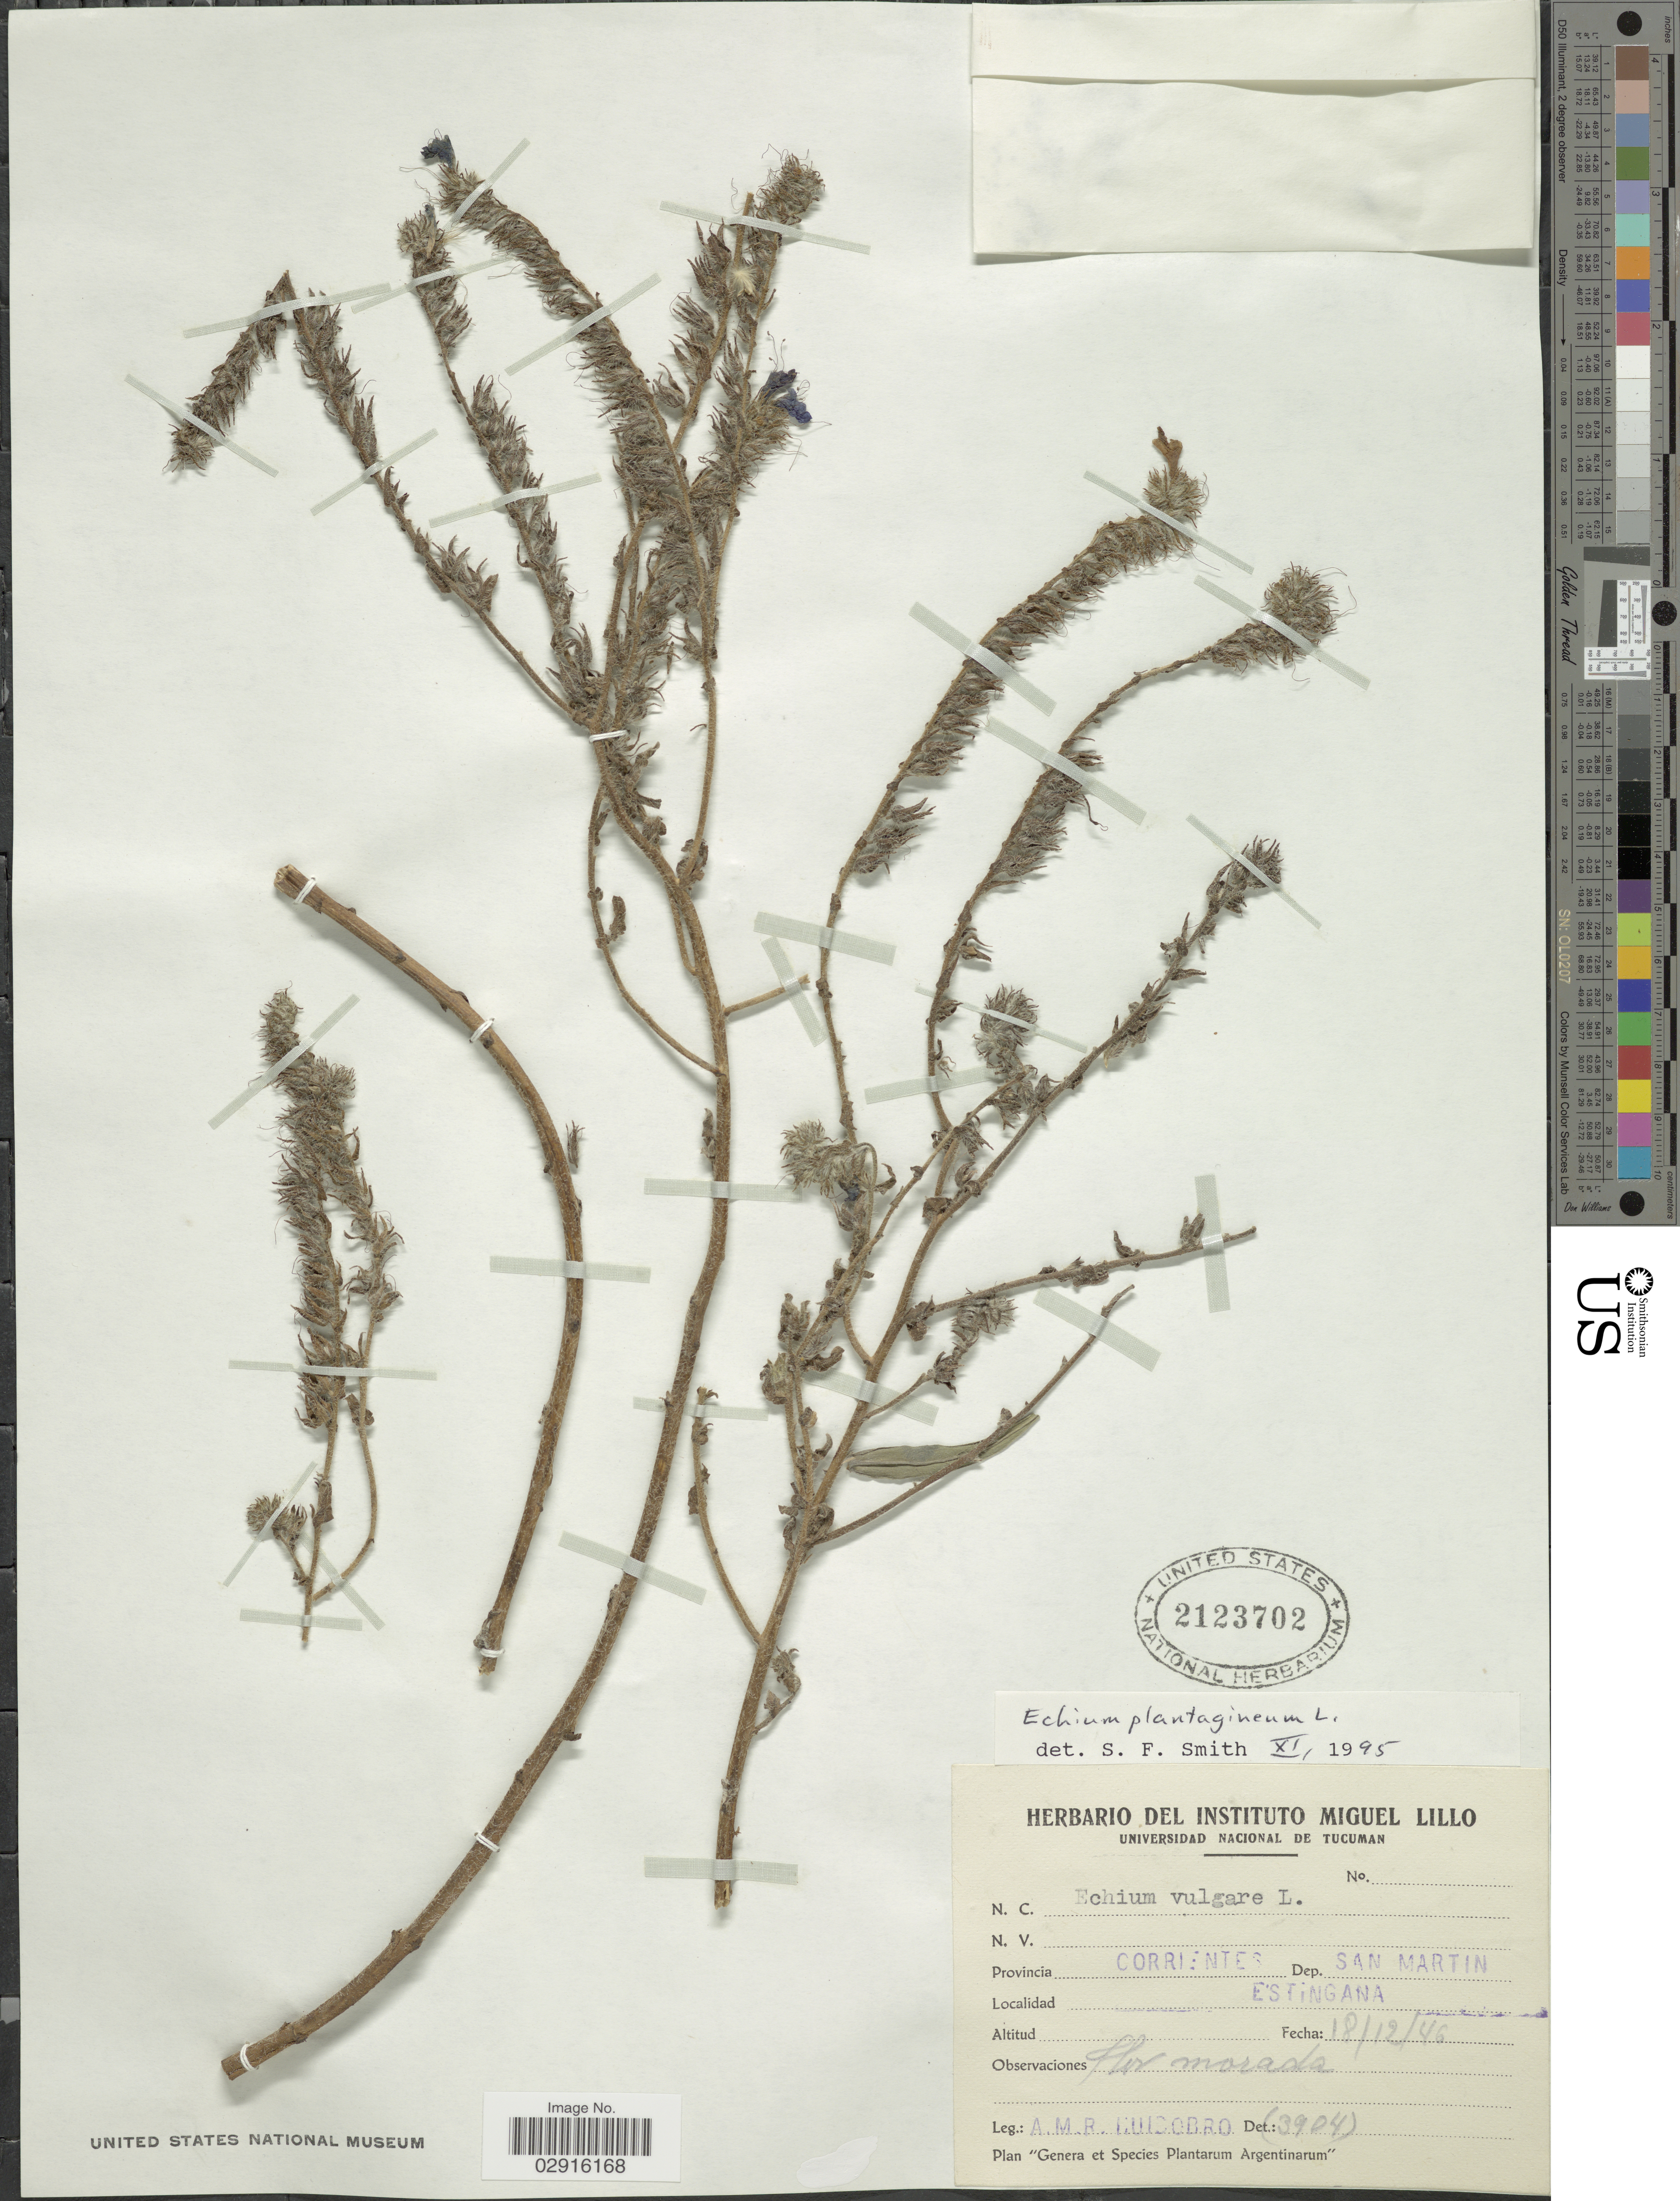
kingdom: Plantae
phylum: Tracheophyta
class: Magnoliopsida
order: Boraginales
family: Boraginaceae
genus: Echium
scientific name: Echium plantagineum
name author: L.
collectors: A. M. R. Huidobro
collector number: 3904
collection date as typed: Transcribed d/m/y: 18/12/46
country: Argentina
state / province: Corrientes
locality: Dep. San Martin. Estingana.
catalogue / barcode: US 2123702